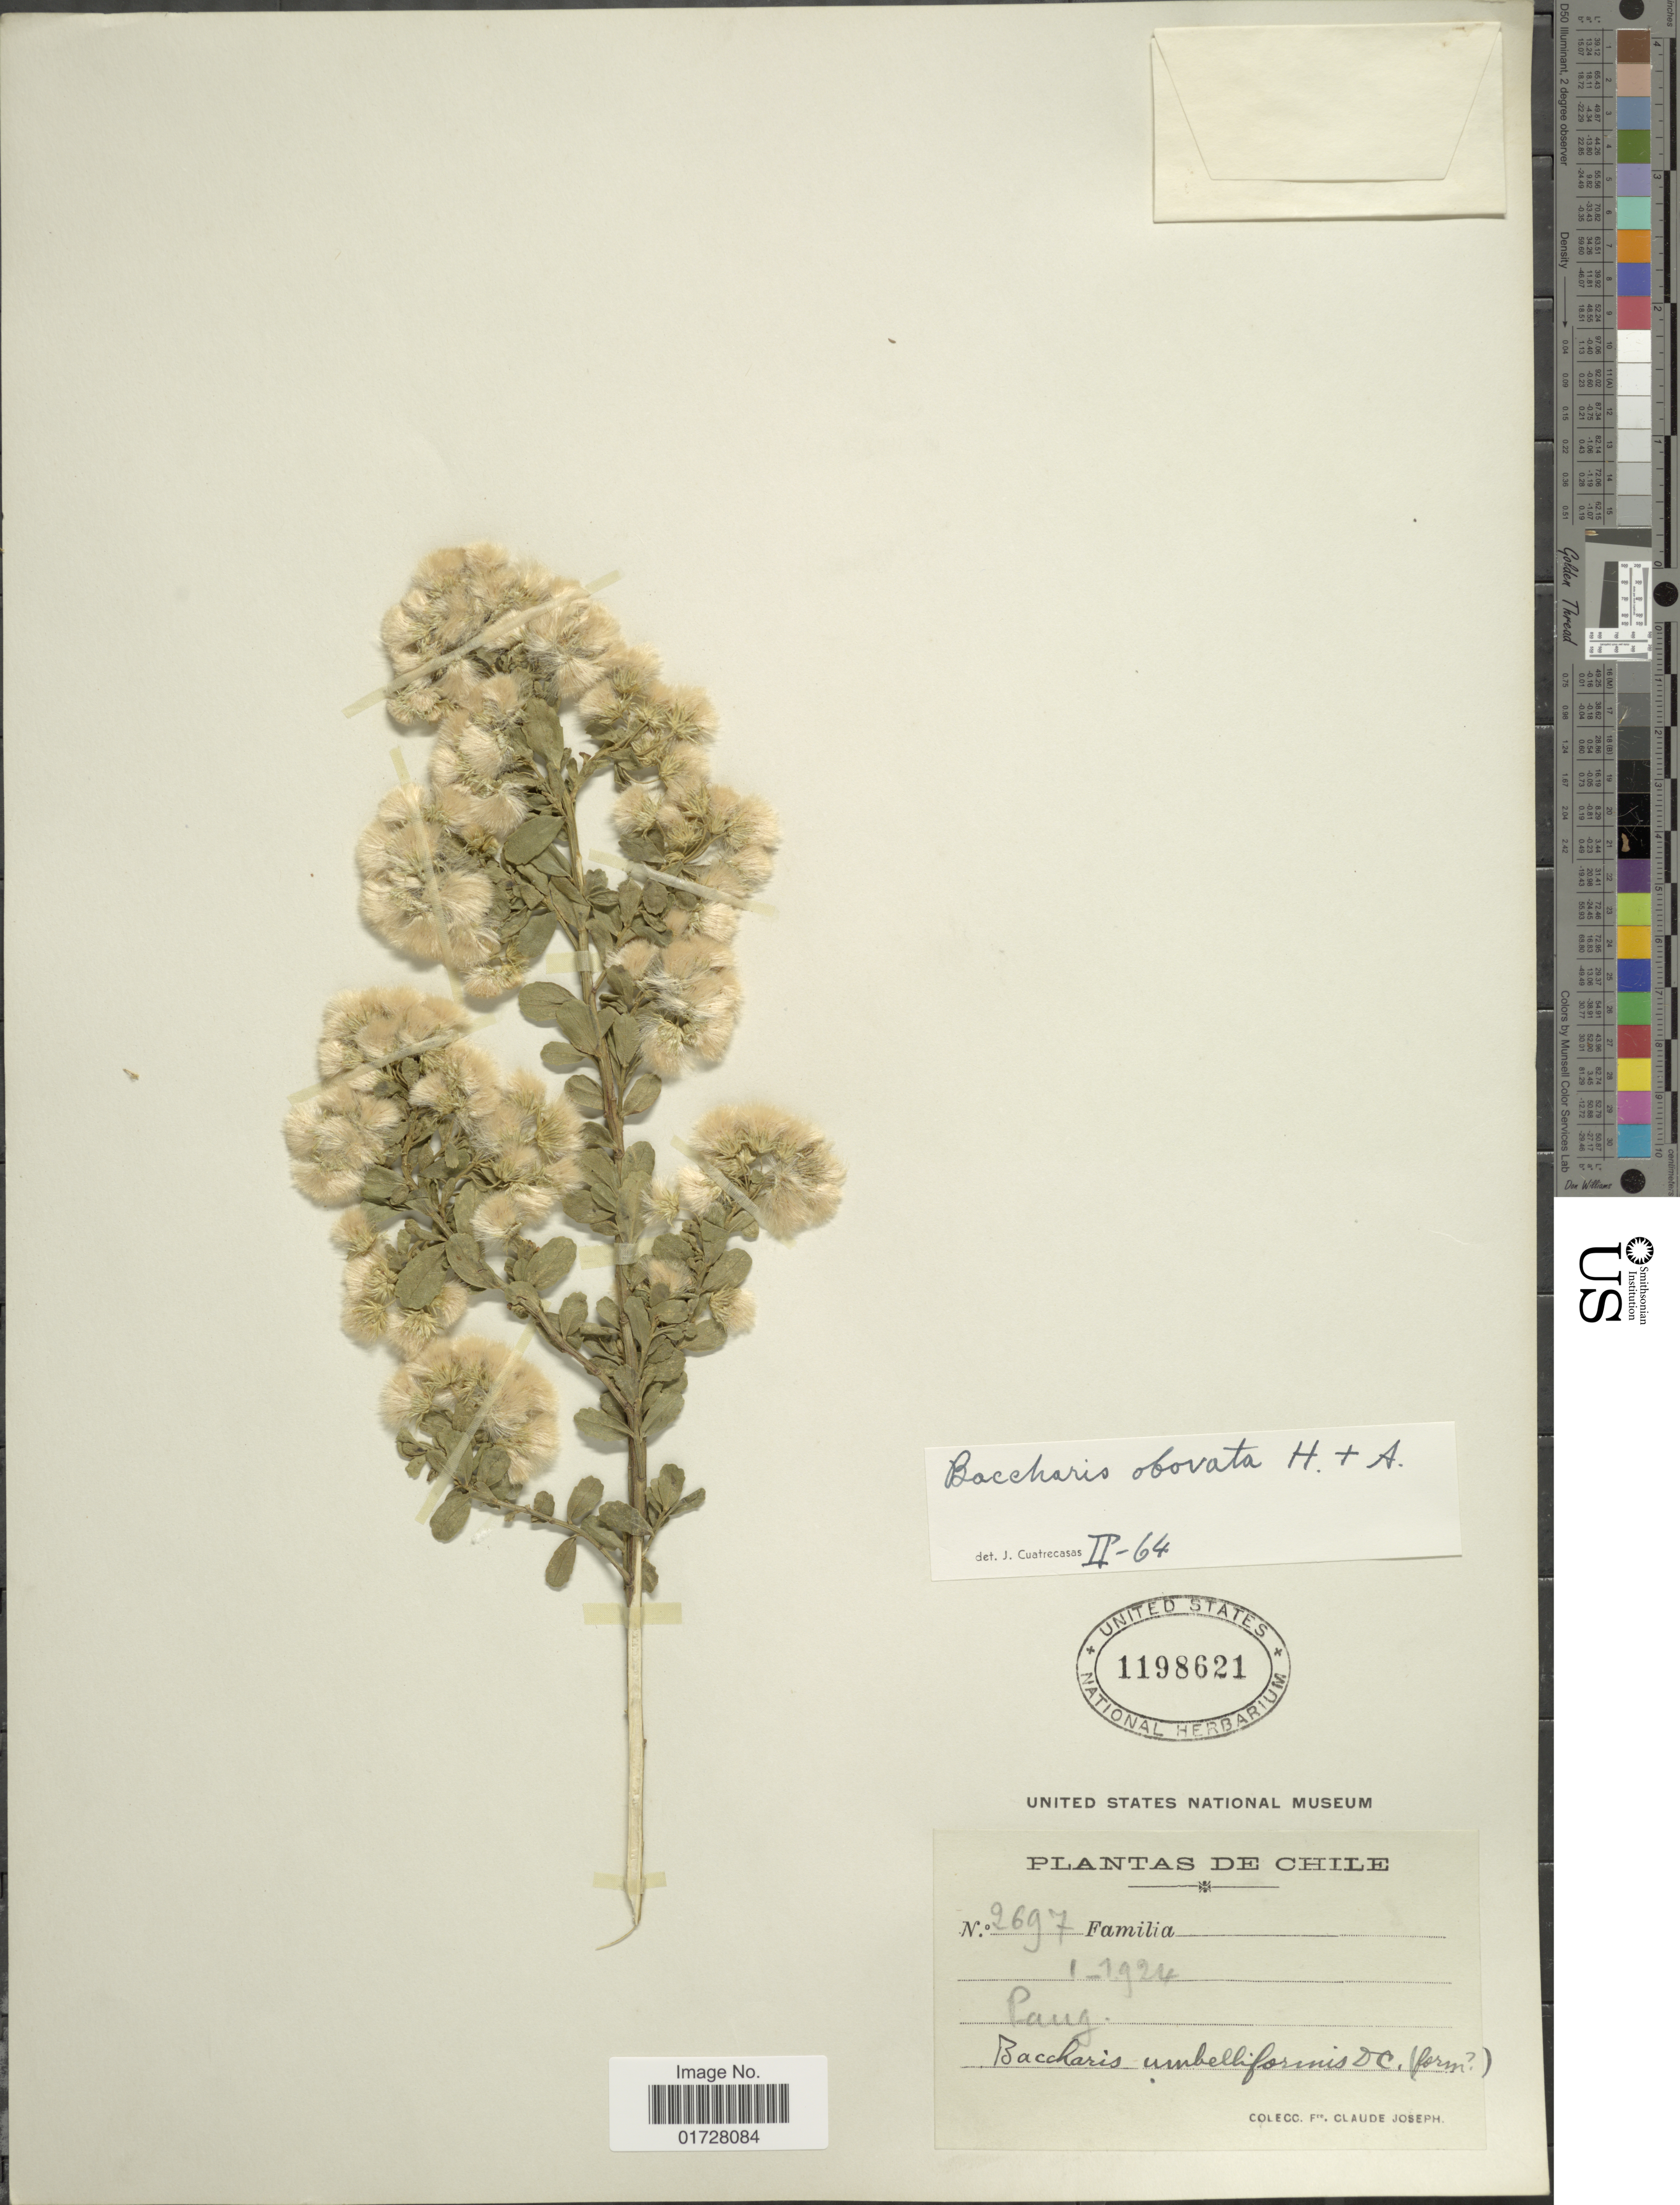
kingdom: Plantae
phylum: Tracheophyta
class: Magnoliopsida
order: Asterales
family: Asteraceae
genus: Baccharis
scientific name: Baccharis concava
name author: (Ruiz & Pav.) Pers.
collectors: Bro. Claude-Joseph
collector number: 2697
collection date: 1924-01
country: Chile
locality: Paug [unsure placement]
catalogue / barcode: US 1198621